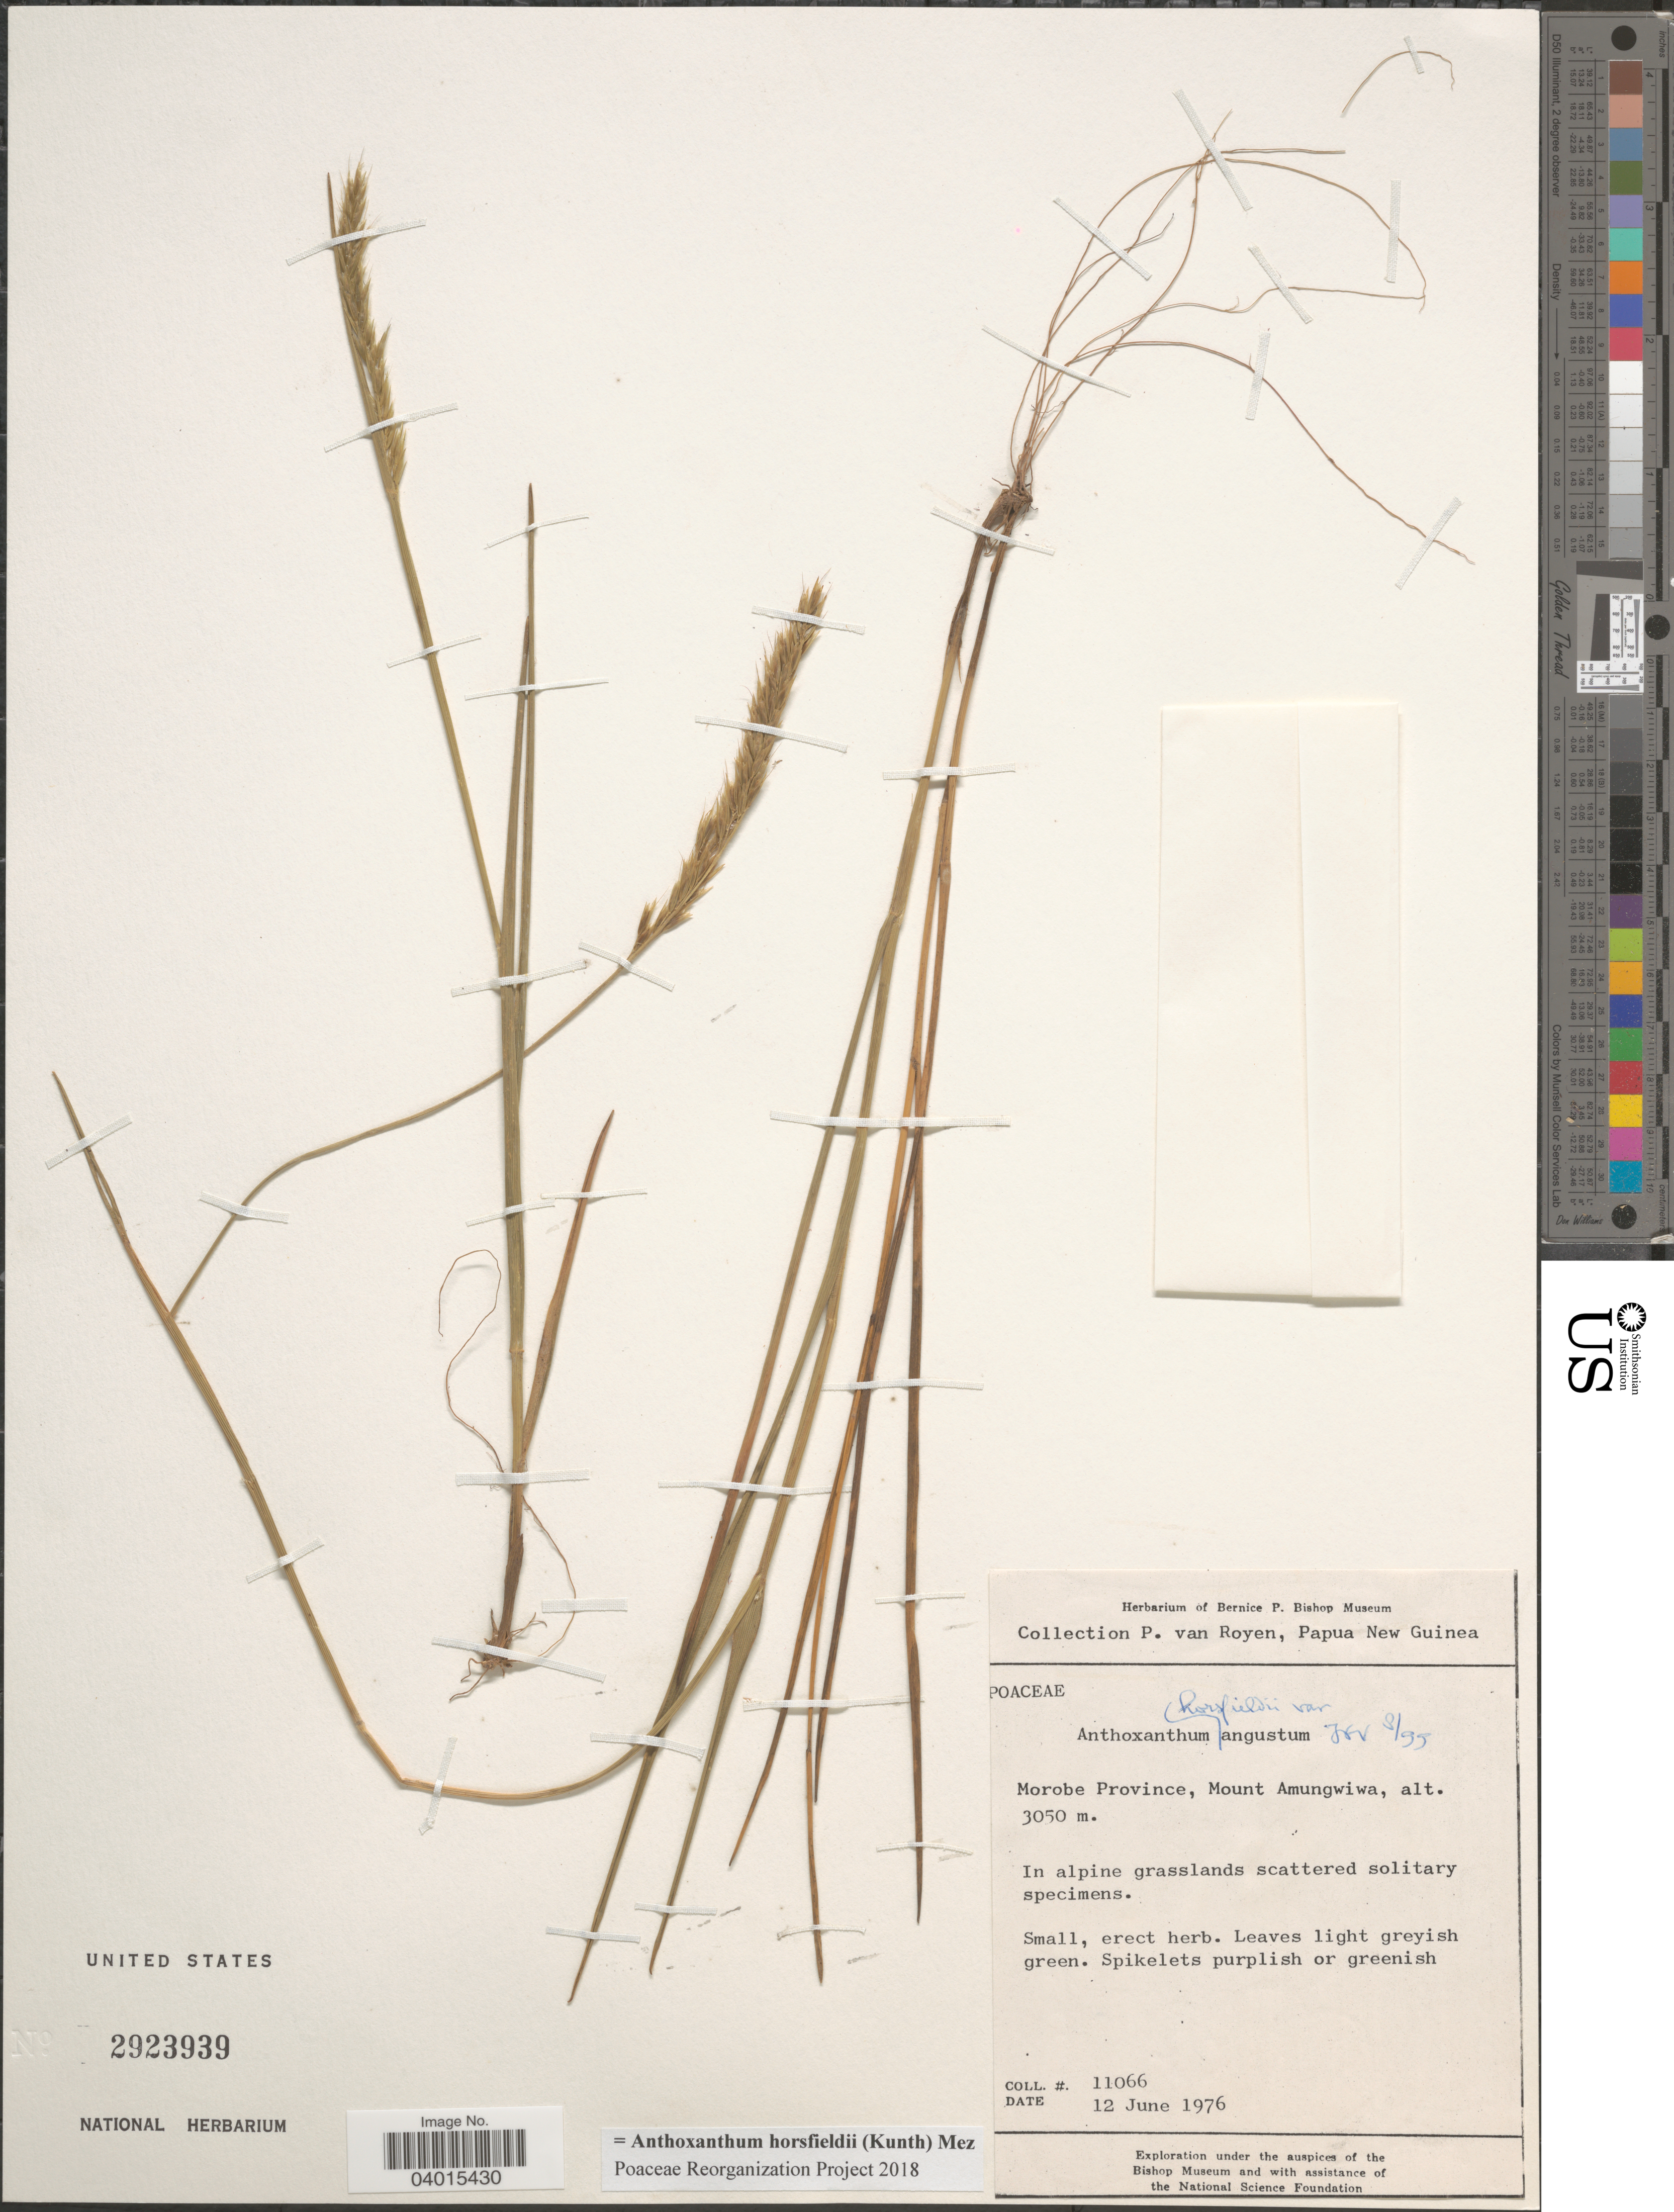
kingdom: Plantae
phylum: Tracheophyta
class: Liliopsida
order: Poales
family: Poaceae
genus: Anthoxanthum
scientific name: Anthoxanthum horsfieldii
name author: (Benn.) Mez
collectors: P. van Royen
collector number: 11066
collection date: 1976-06-12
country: Papua New Guinea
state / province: Morobe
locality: Mount Amungwiwa.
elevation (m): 3050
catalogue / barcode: US 2923939